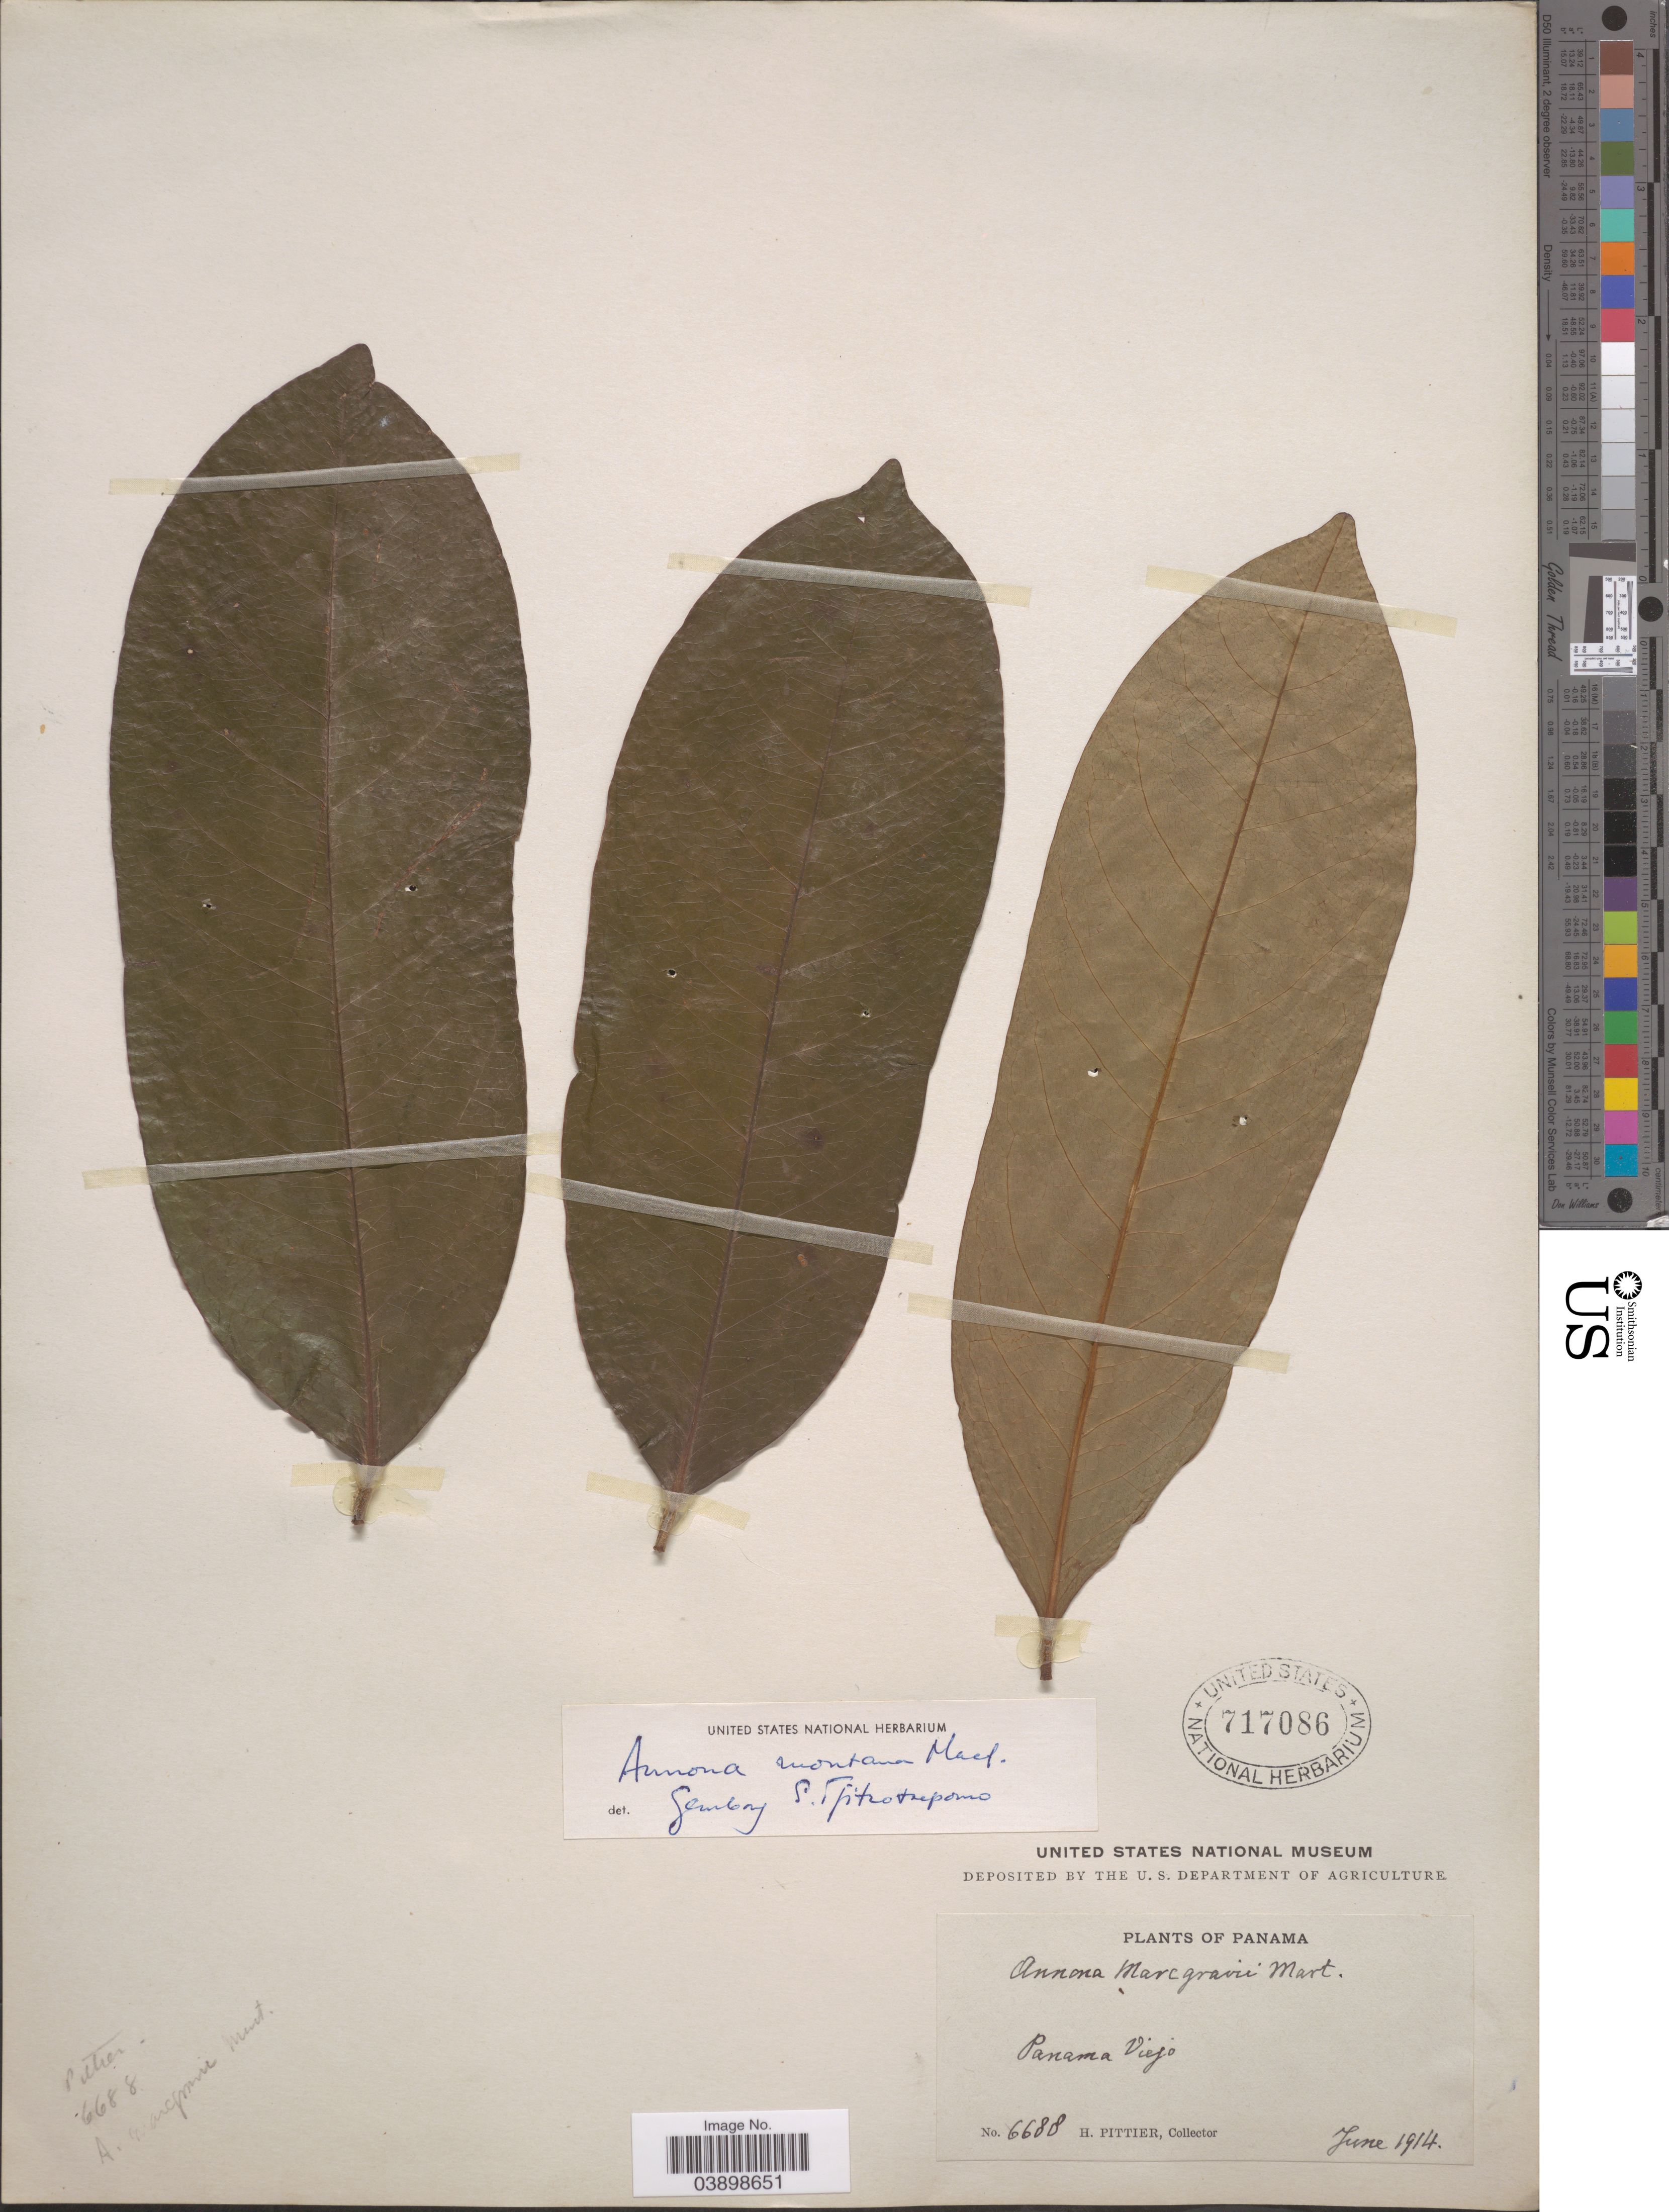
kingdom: Plantae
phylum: Tracheophyta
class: Magnoliopsida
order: Magnoliales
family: Annonaceae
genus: Annona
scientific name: Annona montana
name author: Macfad.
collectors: H. F. Pittier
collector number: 6688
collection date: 1914-06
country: Panama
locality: Panama Viejo.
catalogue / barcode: US 717086